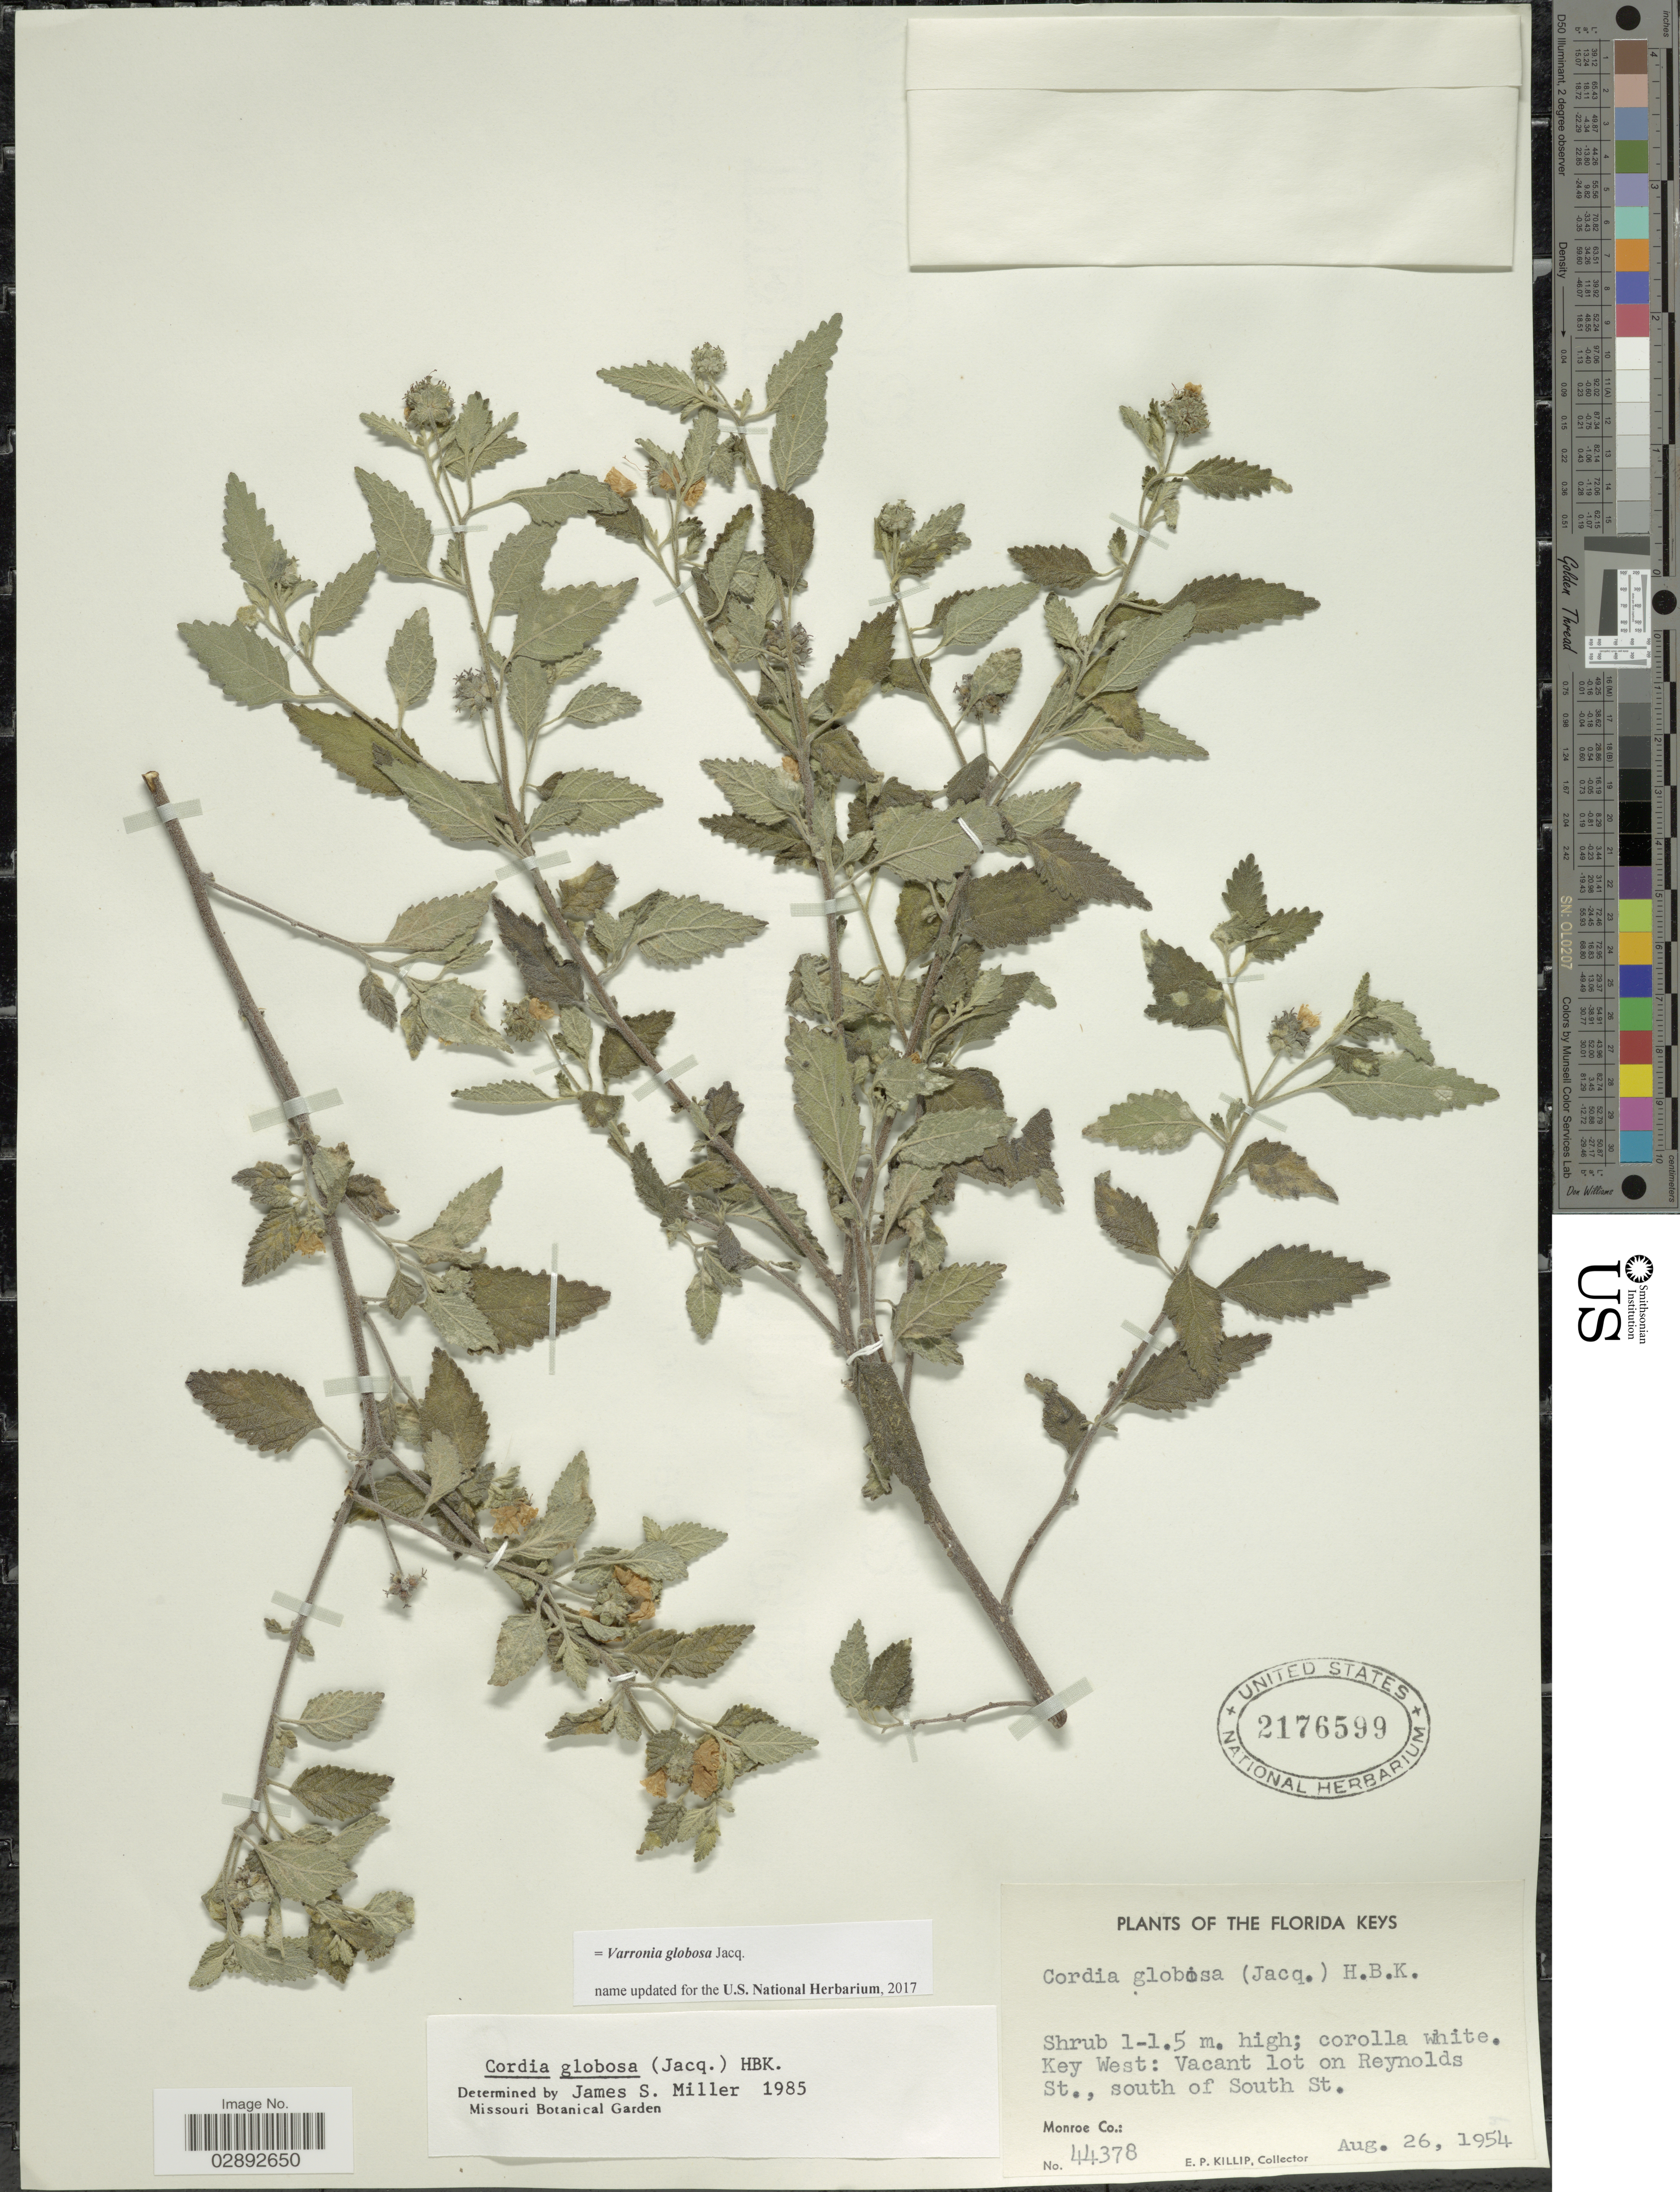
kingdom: Plantae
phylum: Tracheophyta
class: Magnoliopsida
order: Boraginales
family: Cordiaceae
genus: Varronia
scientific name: Varronia globosa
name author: Jacq.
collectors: E. P. Killip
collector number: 44378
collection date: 1954-08-26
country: United States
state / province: Florida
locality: Florida Keys. Key West: Vacant lot on Reynolds St., south of South St. Monroe Co.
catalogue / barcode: US 2176599